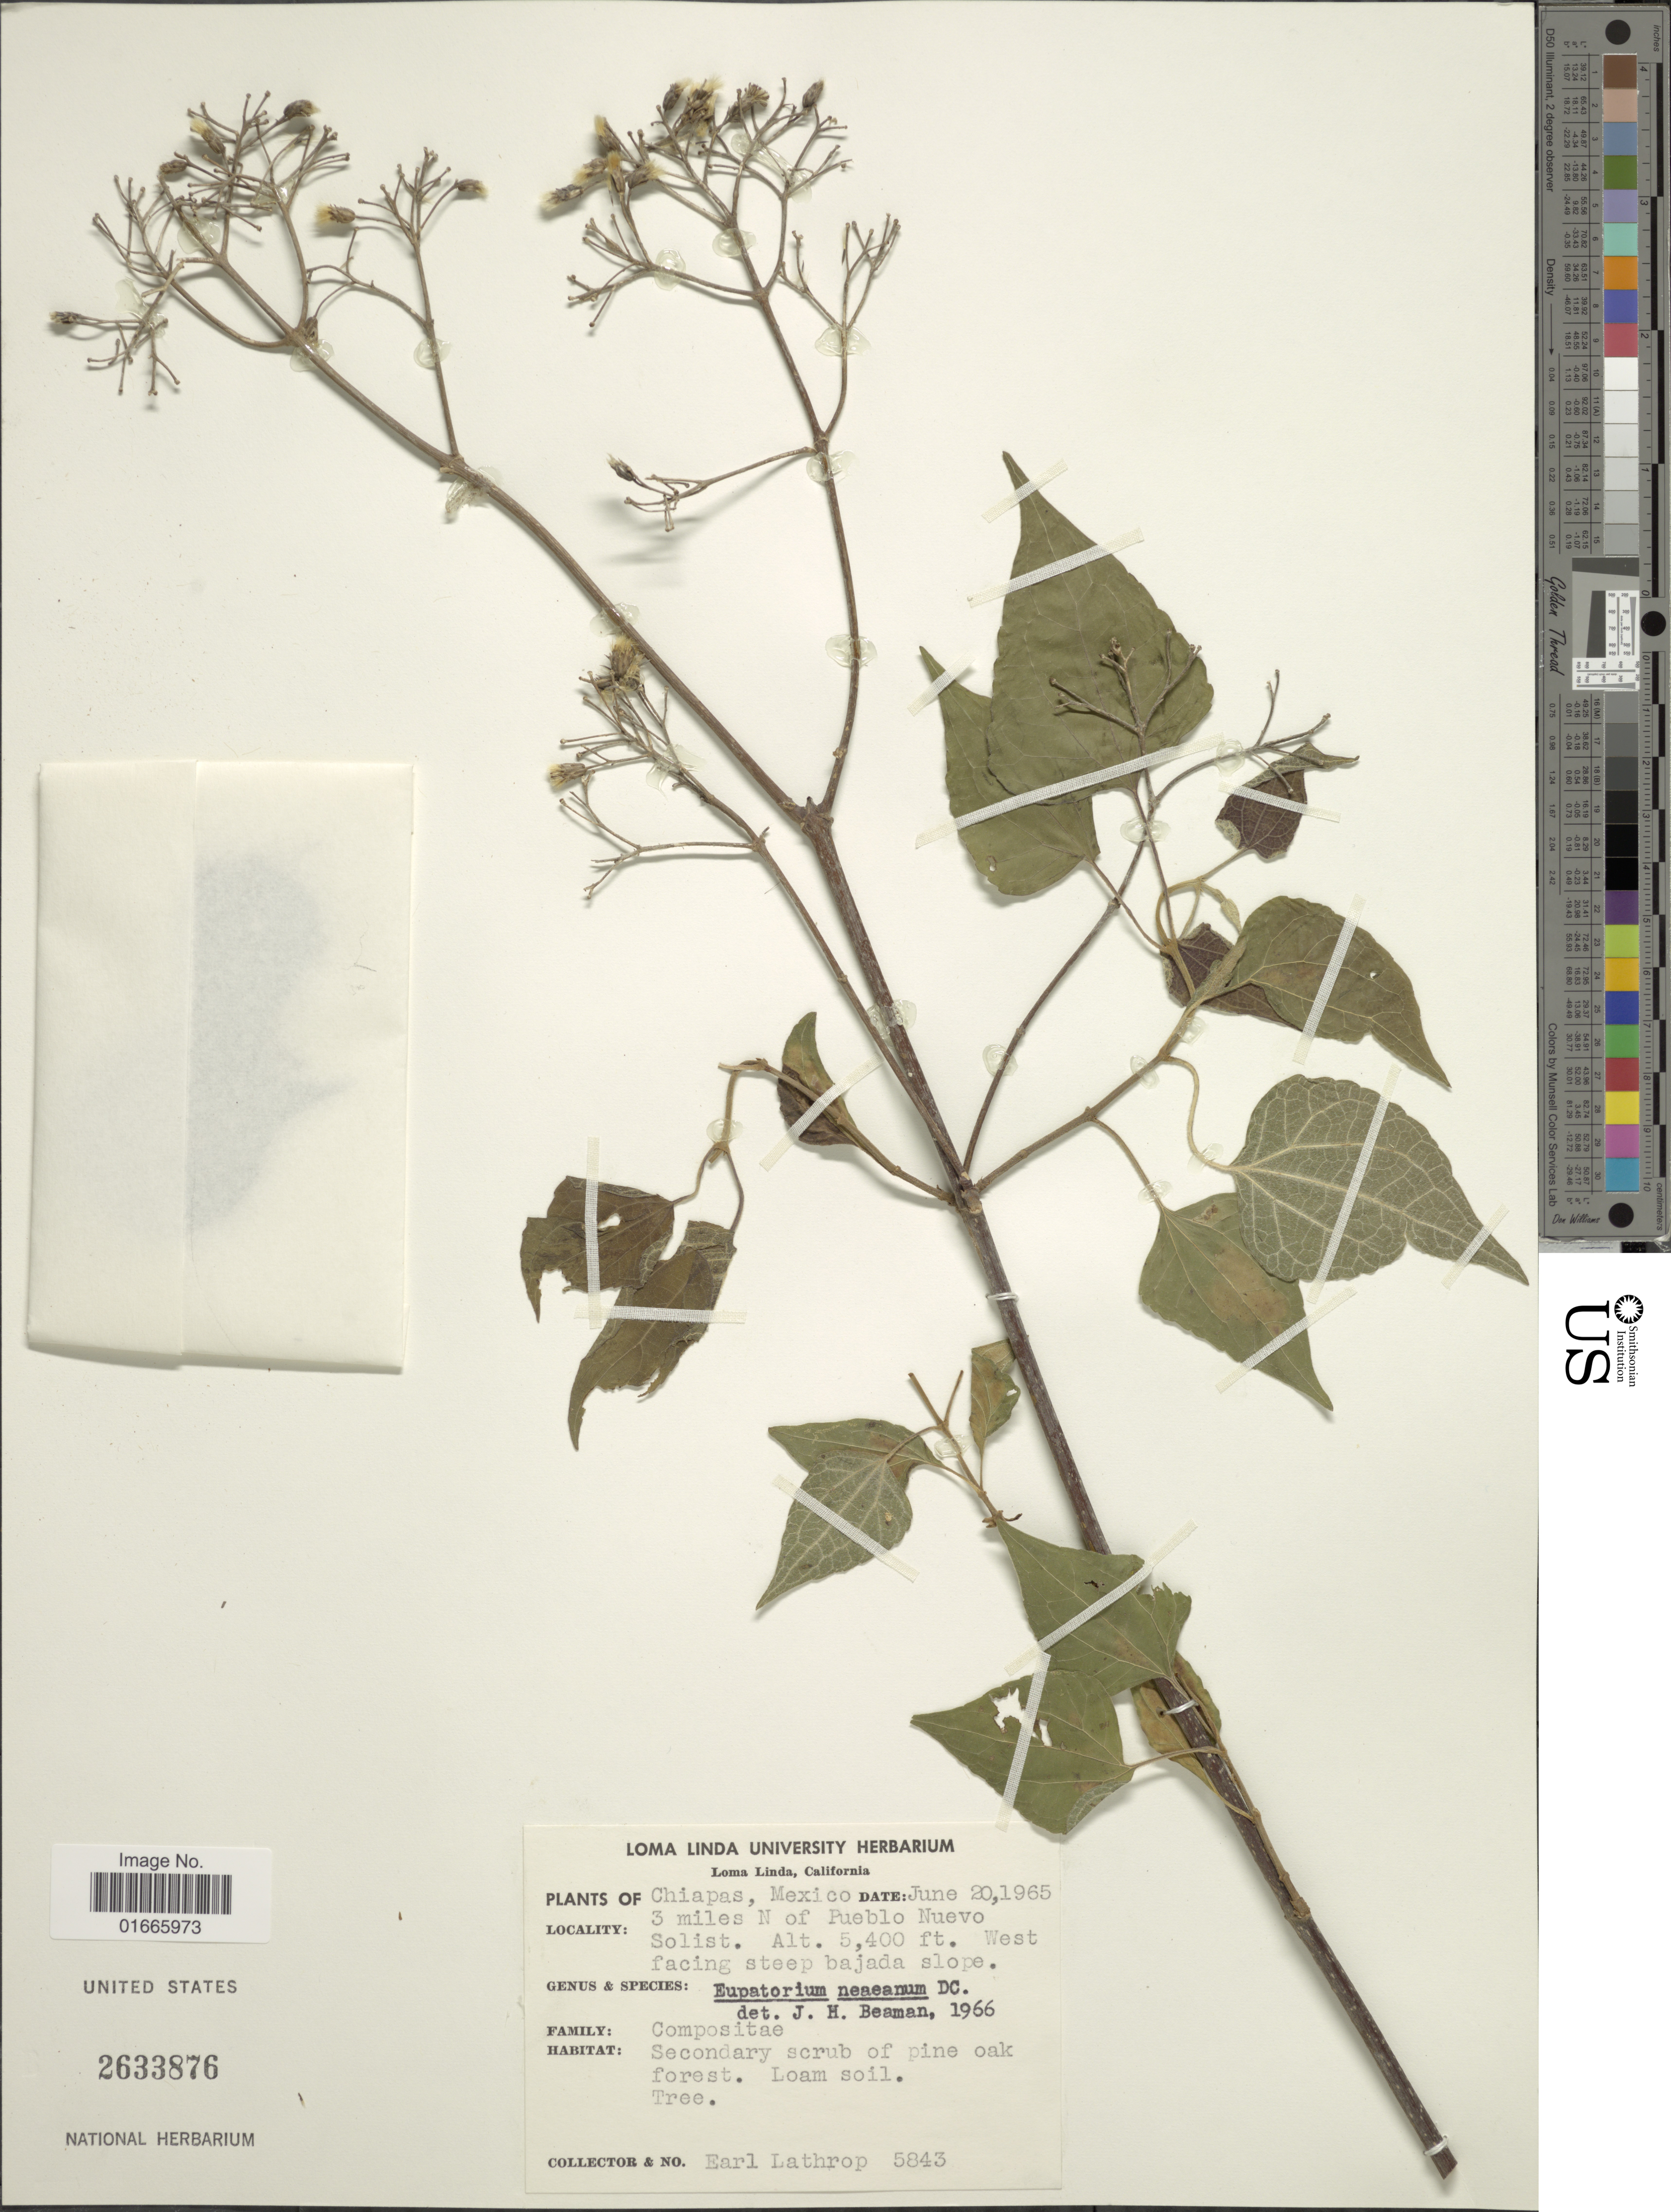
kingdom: Plantae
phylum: Tracheophyta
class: Magnoliopsida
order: Asterales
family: Asteraceae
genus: Chromolaena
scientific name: Chromolaena neaeanum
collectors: E. W. Lathrop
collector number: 5843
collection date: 1965-06-20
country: Mexico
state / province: Chiapas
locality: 3 miles N of Pueblo Nuevo Solist, West facing ssteep bajada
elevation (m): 1646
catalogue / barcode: US 2633876